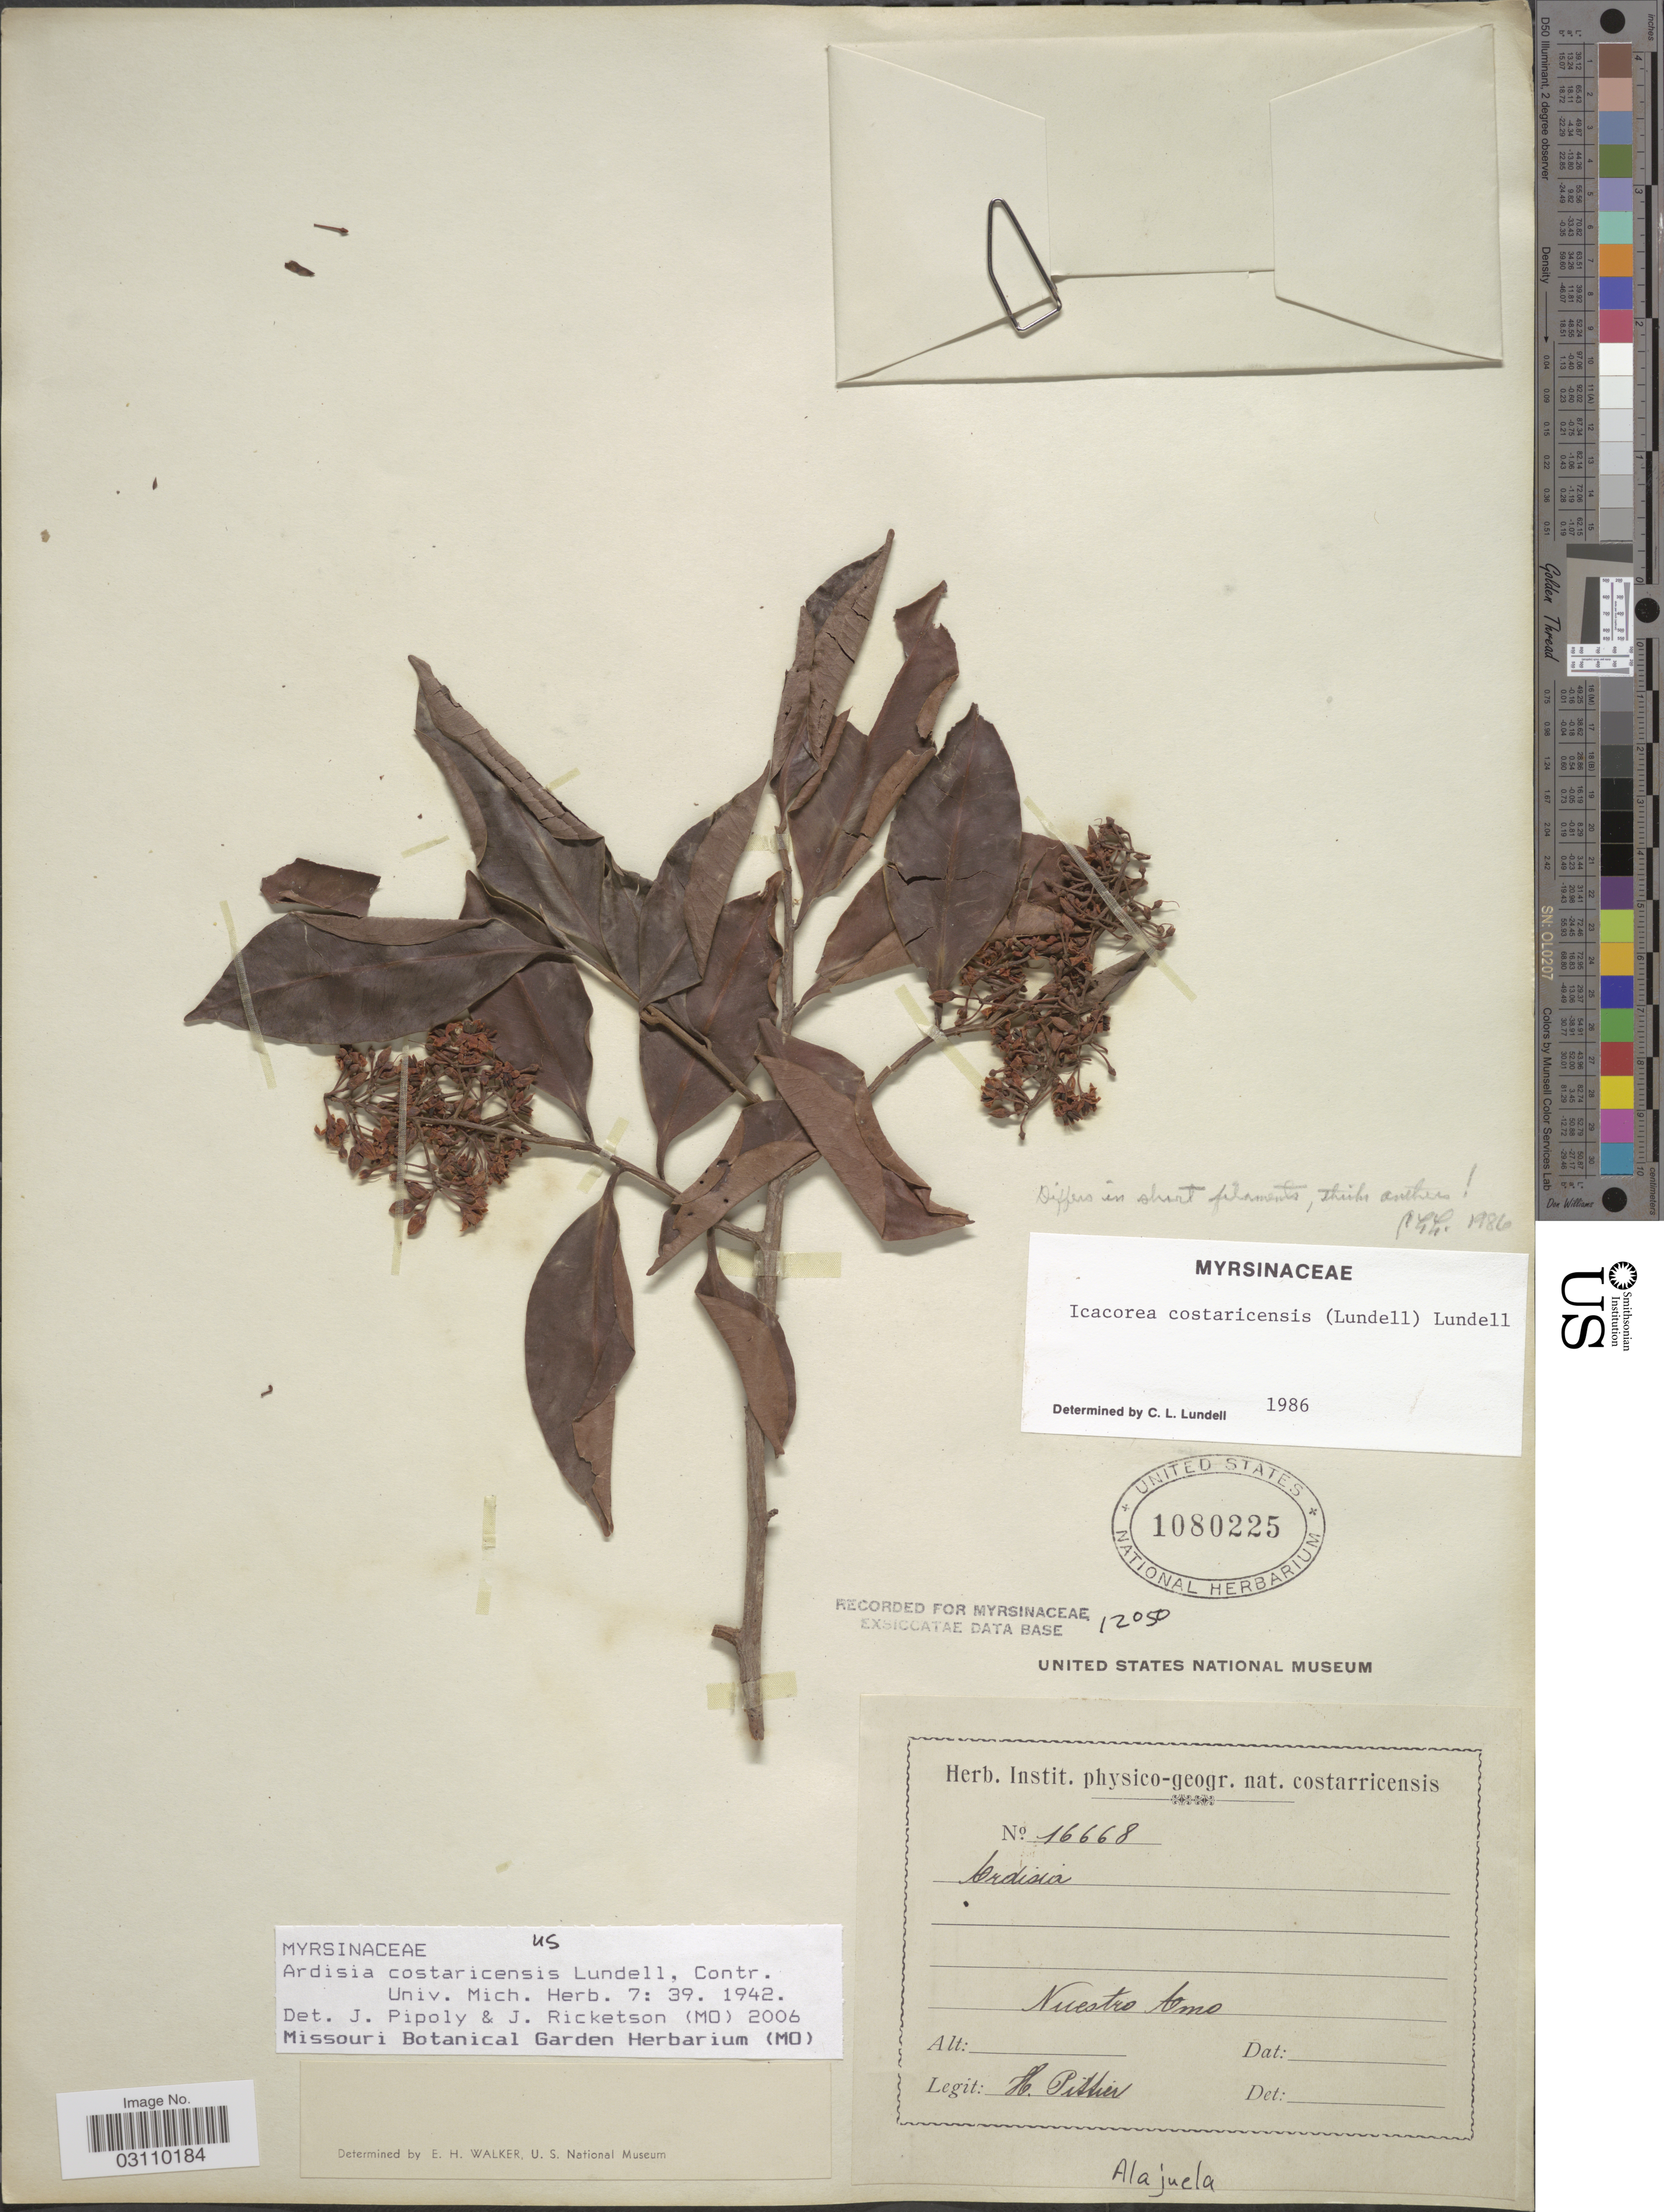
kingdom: Plantae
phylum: Tracheophyta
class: Magnoliopsida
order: Ericales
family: Primulaceae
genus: Ardisia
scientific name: Ardisia costaricensis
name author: Lundell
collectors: H. F. Pittier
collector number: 16668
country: Costa Rica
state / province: Alajuela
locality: Nuesto Amo.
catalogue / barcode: US 1080225